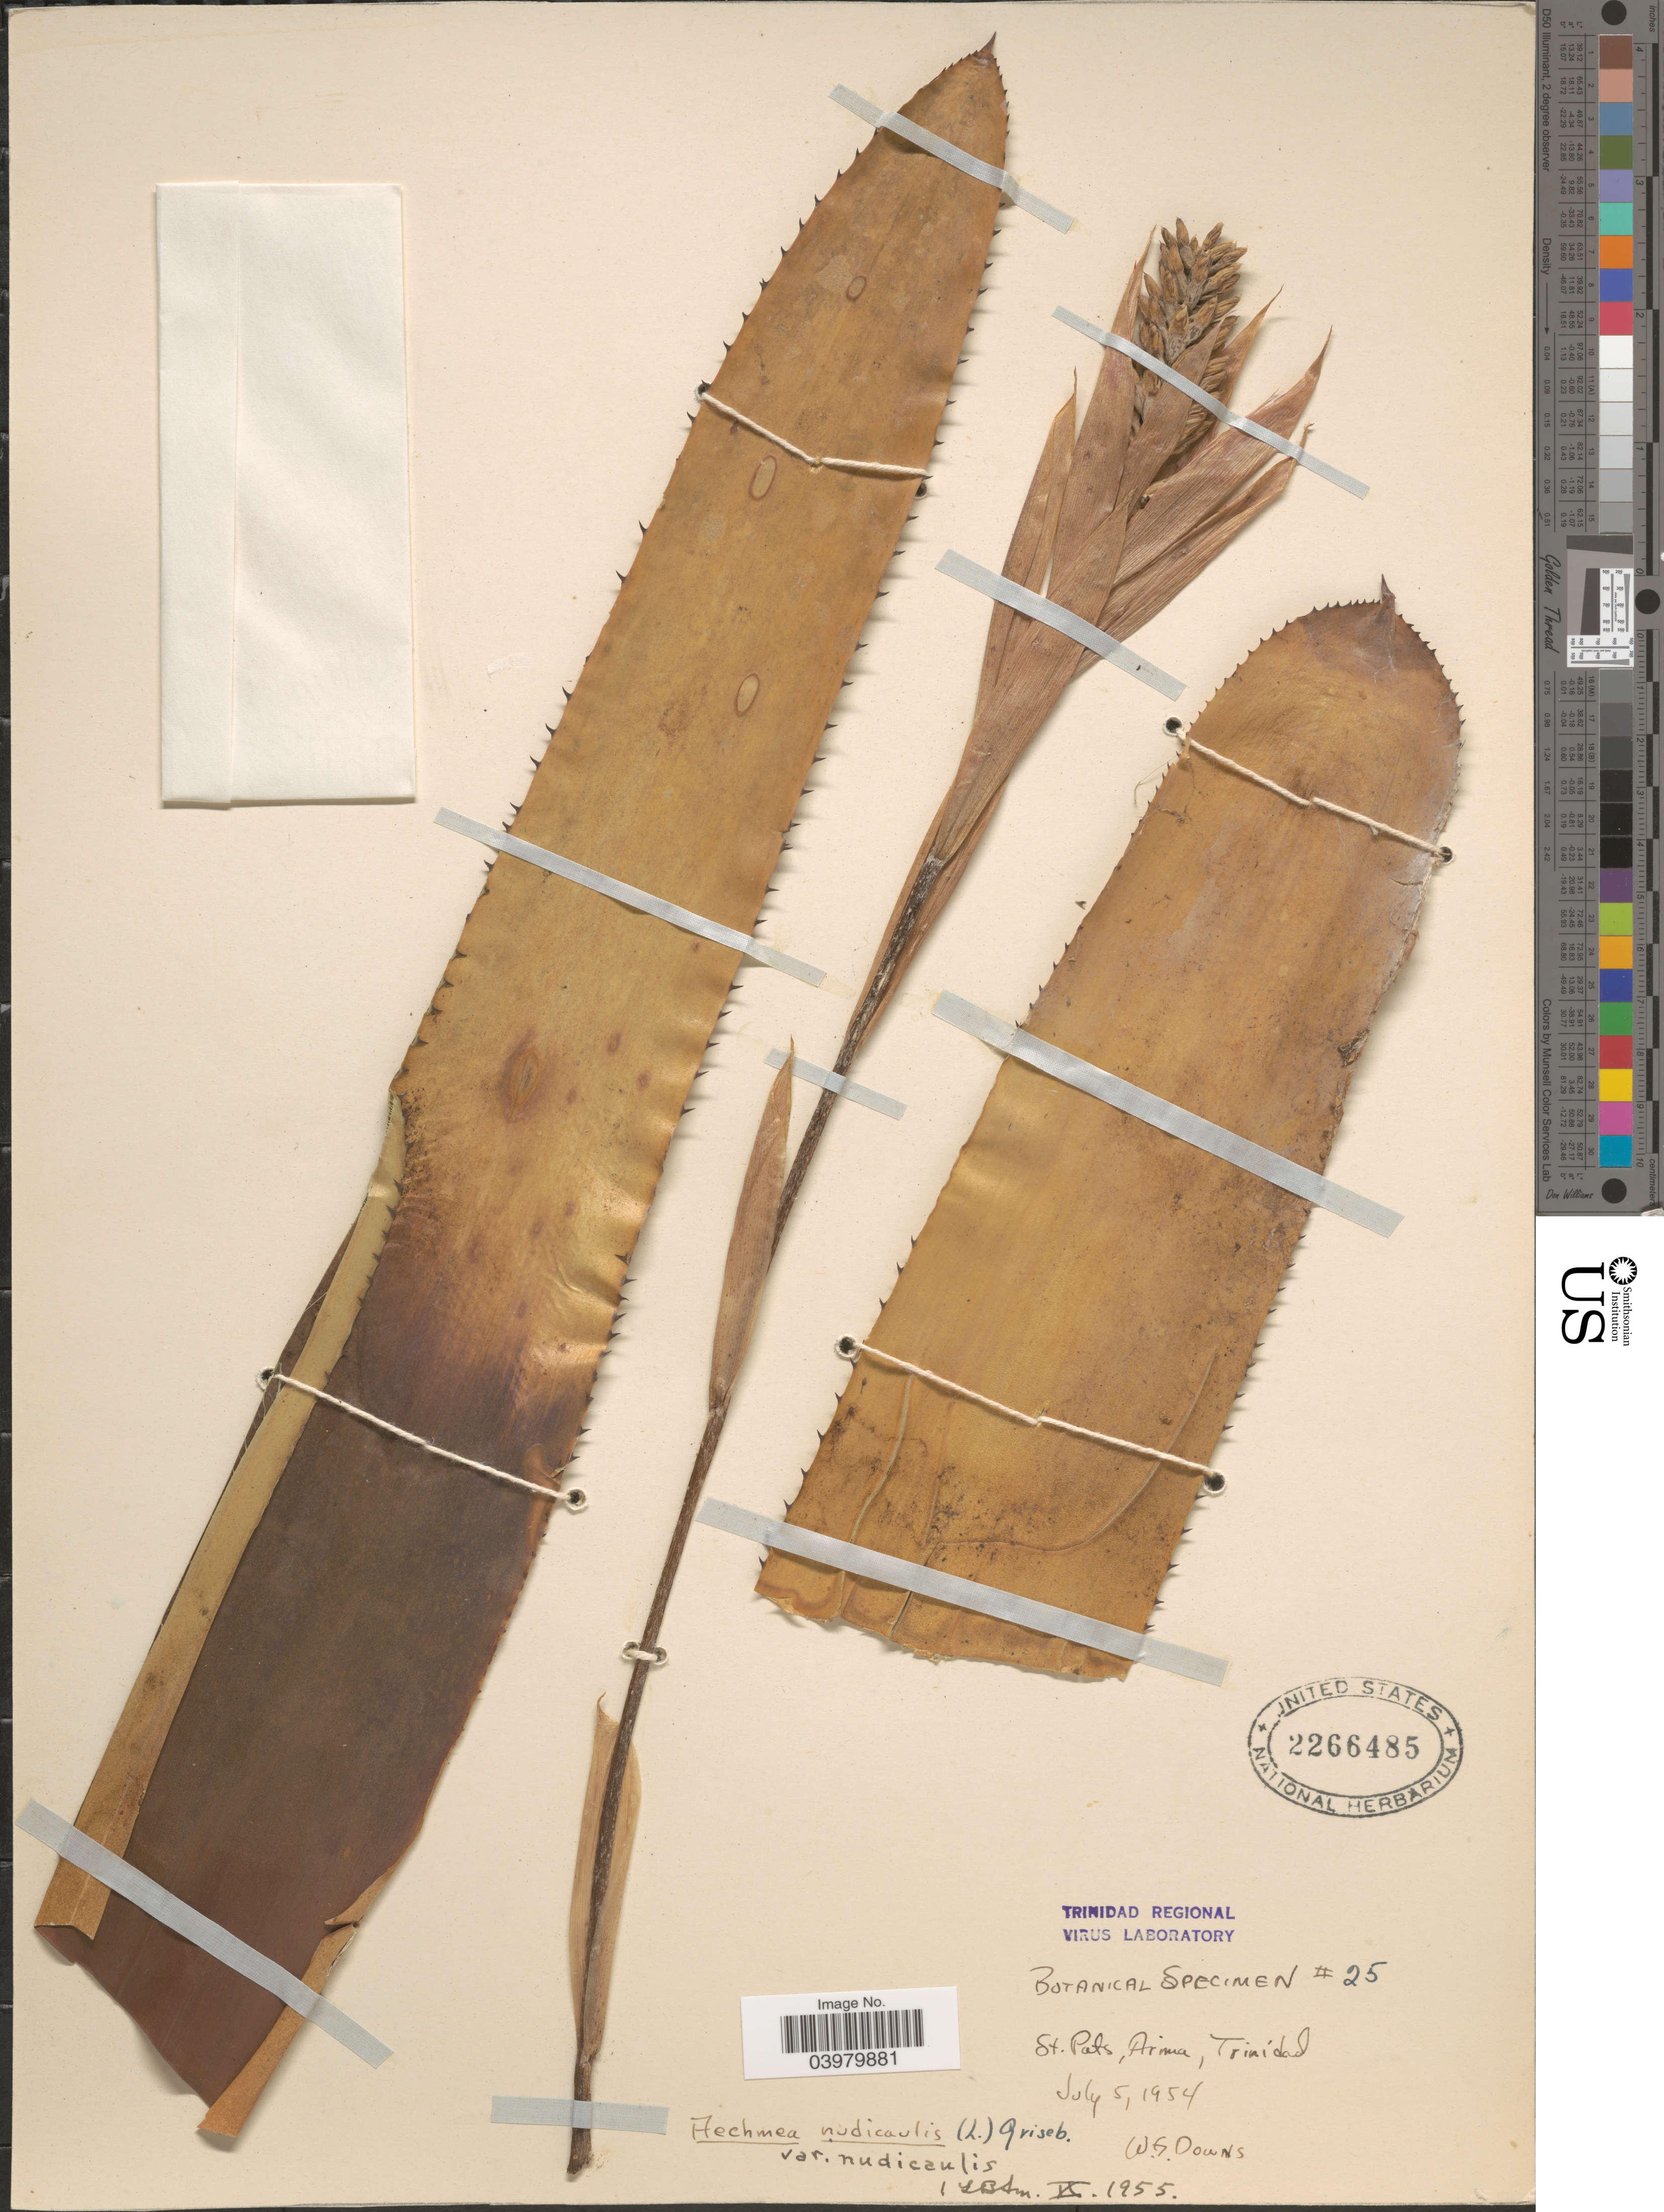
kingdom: Plantae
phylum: Tracheophyta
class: Liliopsida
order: Poales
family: Bromeliaceae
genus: Aechmea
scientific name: Aechmea nudicaulis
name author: (L.) Griseb.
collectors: W. G. Downs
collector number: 25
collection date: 1954-07-05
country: Trinidad and Tobago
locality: St. Pats, Arima, Trinidad.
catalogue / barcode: US 2266485